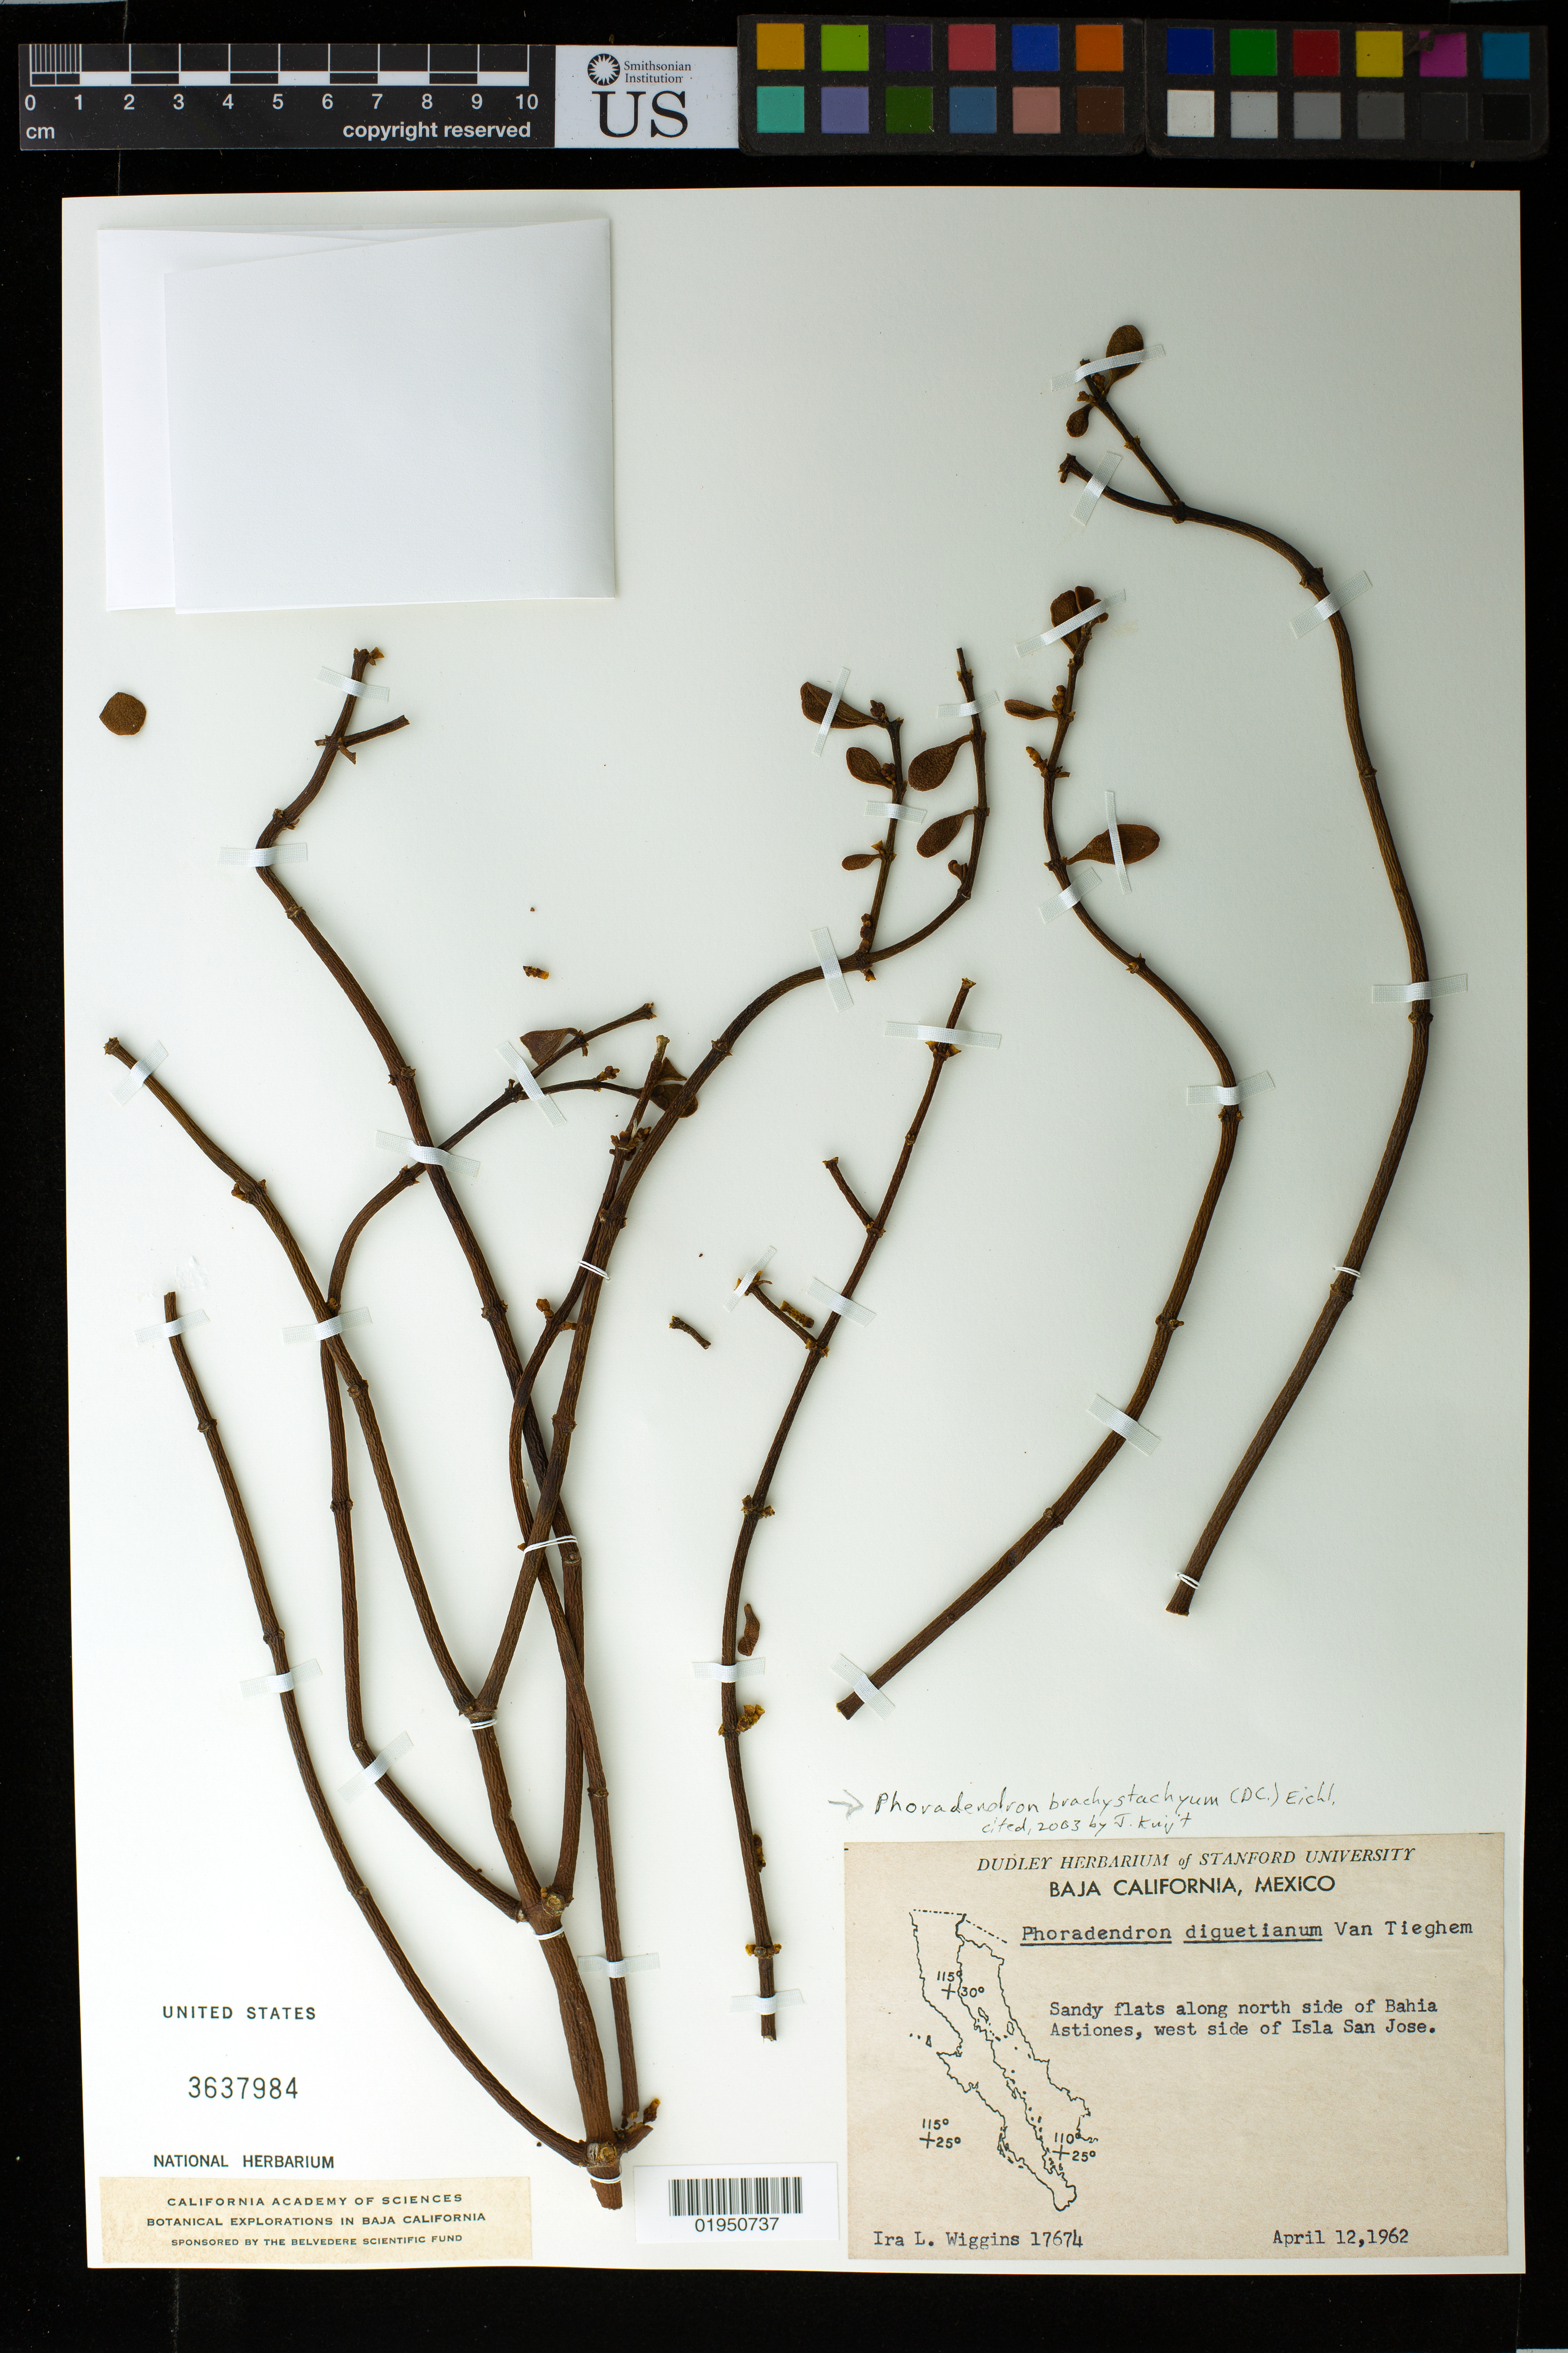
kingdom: Plantae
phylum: Tracheophyta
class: Magnoliopsida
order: Santalales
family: Viscaceae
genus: Phoradendron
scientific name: Phoradendron brachystachyum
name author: (DC.) Oliv.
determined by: Kuijt, Job, (CANADA)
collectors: I. L. Wiggins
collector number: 17674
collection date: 1962-04-12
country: Mexico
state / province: Baja California Sur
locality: Sandy flats along north side of Bahia Astiones, west side of Isla San Jose.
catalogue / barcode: US 3637984